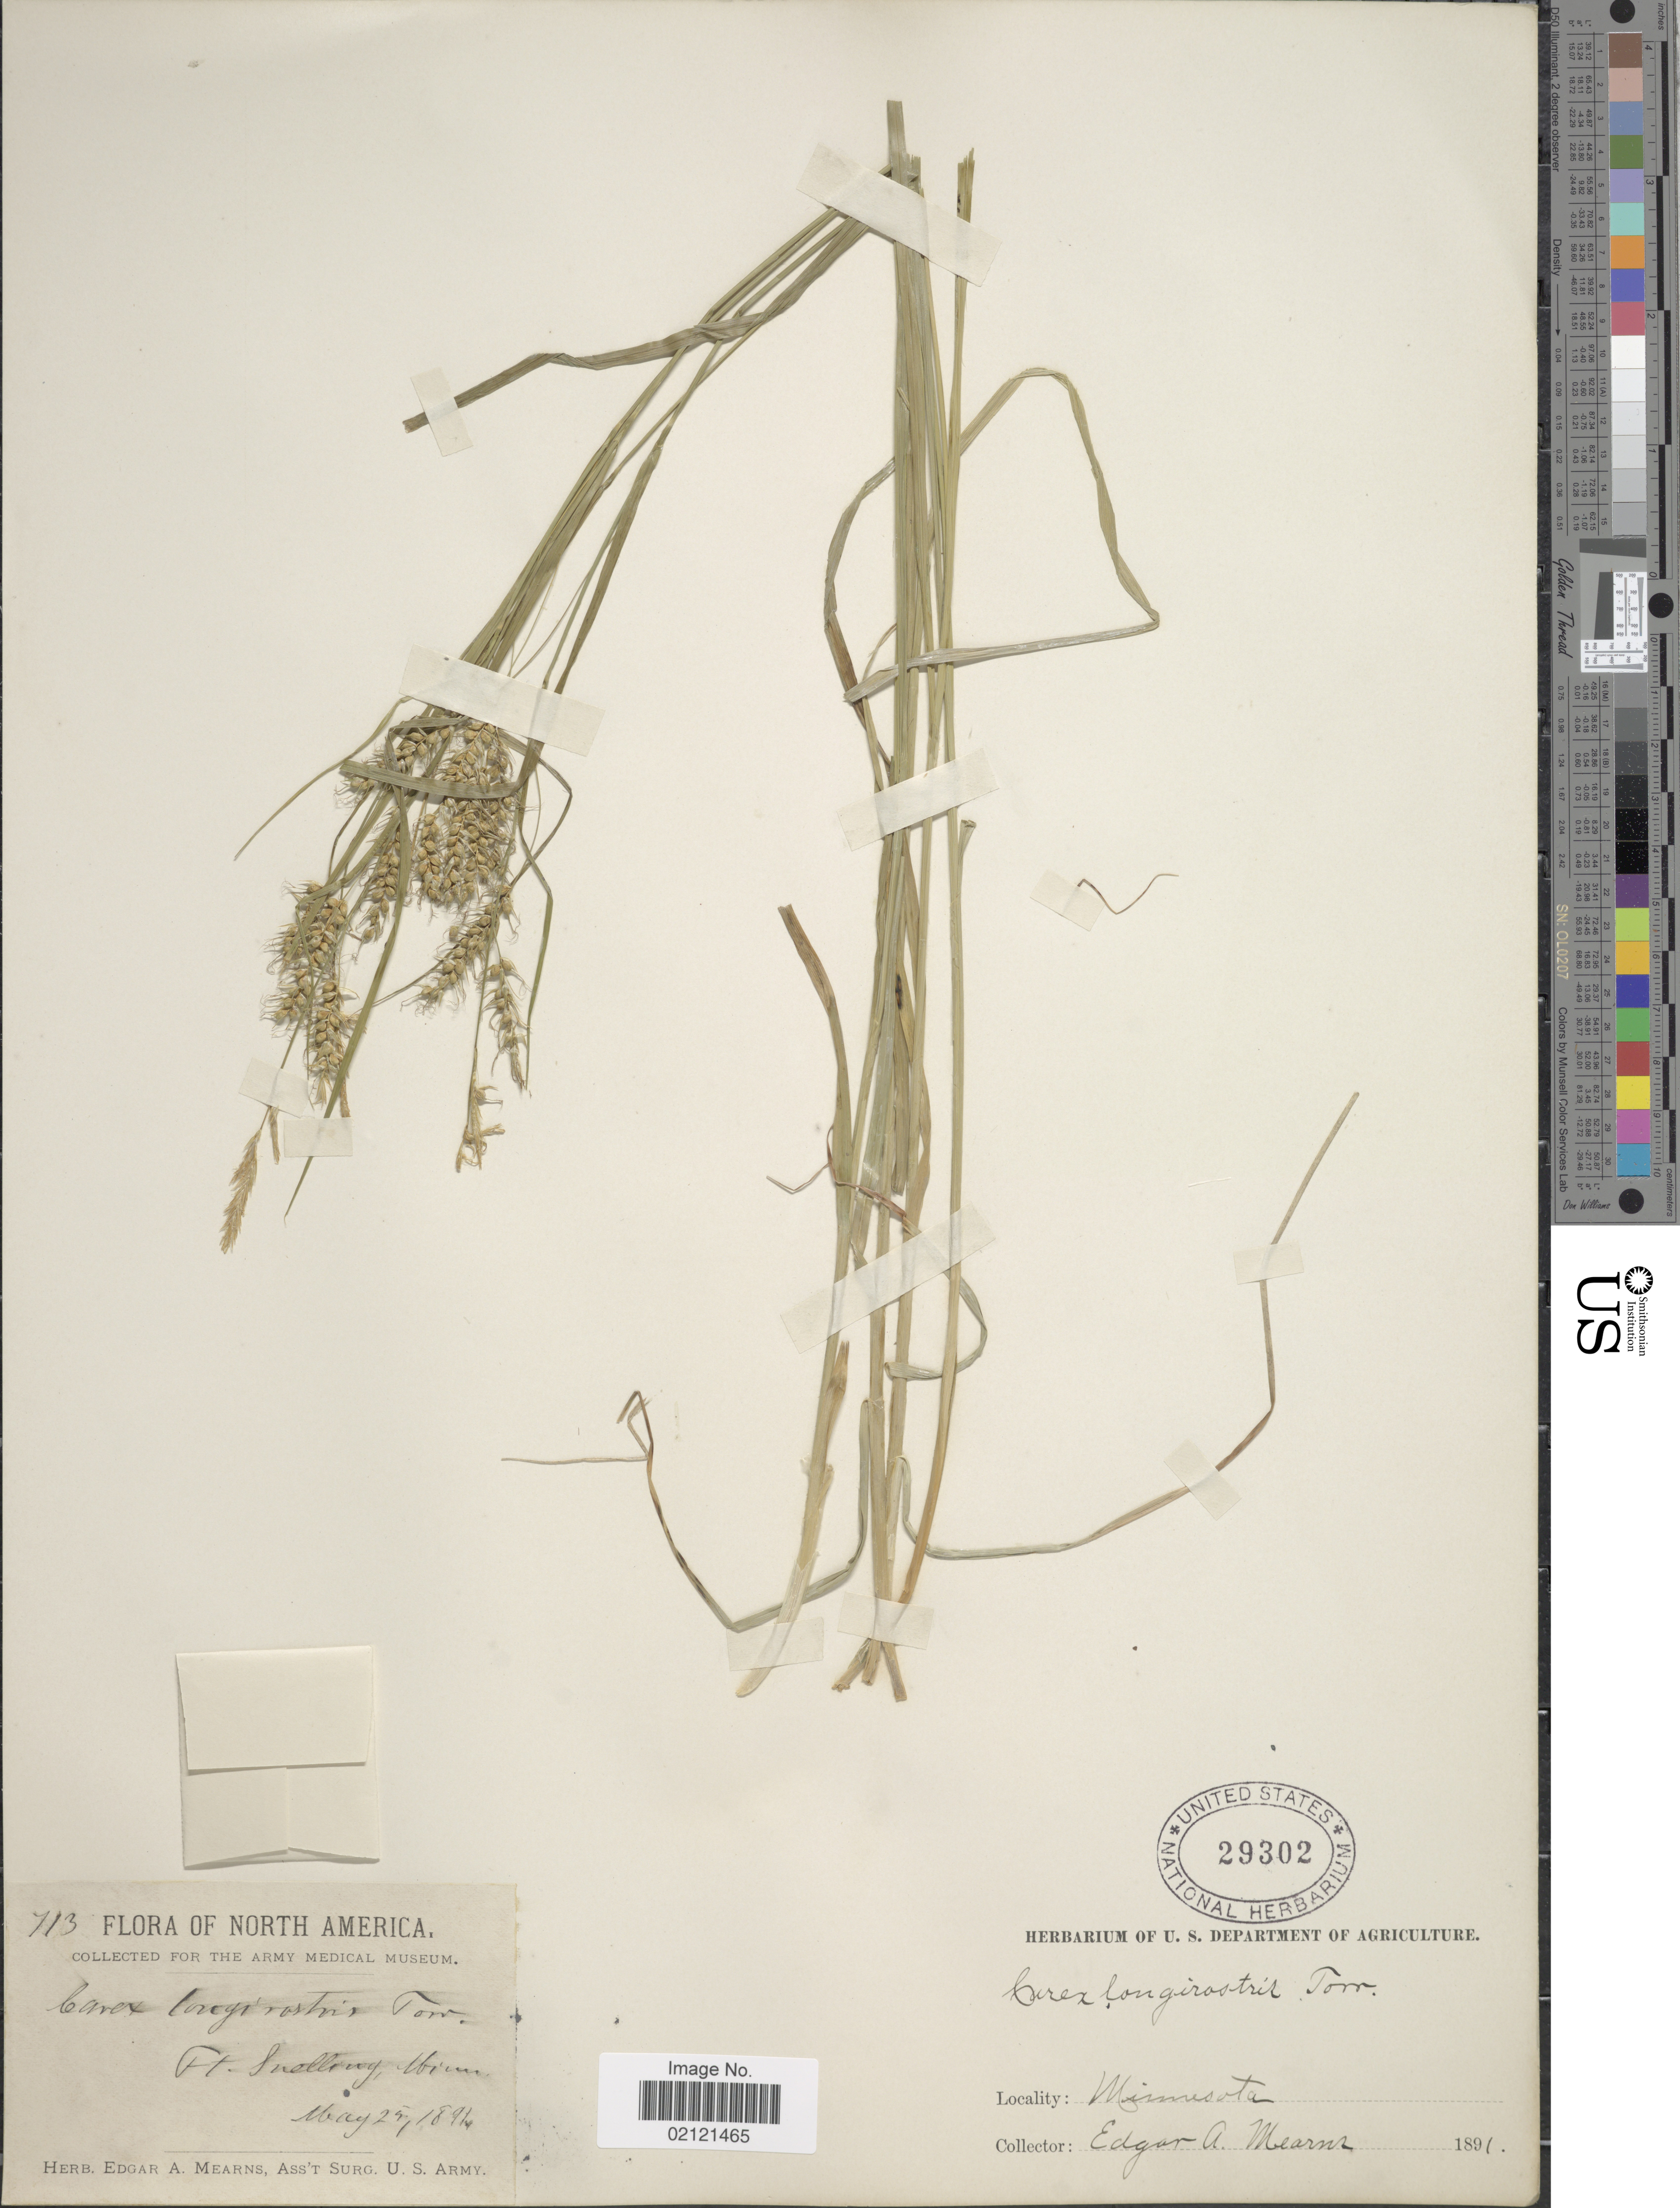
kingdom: Plantae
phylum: Tracheophyta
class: Liliopsida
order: Poales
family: Cyperaceae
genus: Carex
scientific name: Carex sprengelii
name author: Dewey ex Spreng.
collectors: E. A. Mearns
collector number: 713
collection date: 1891-05-25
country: United States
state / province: Minnesota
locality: Ft Snelling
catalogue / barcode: US 29302